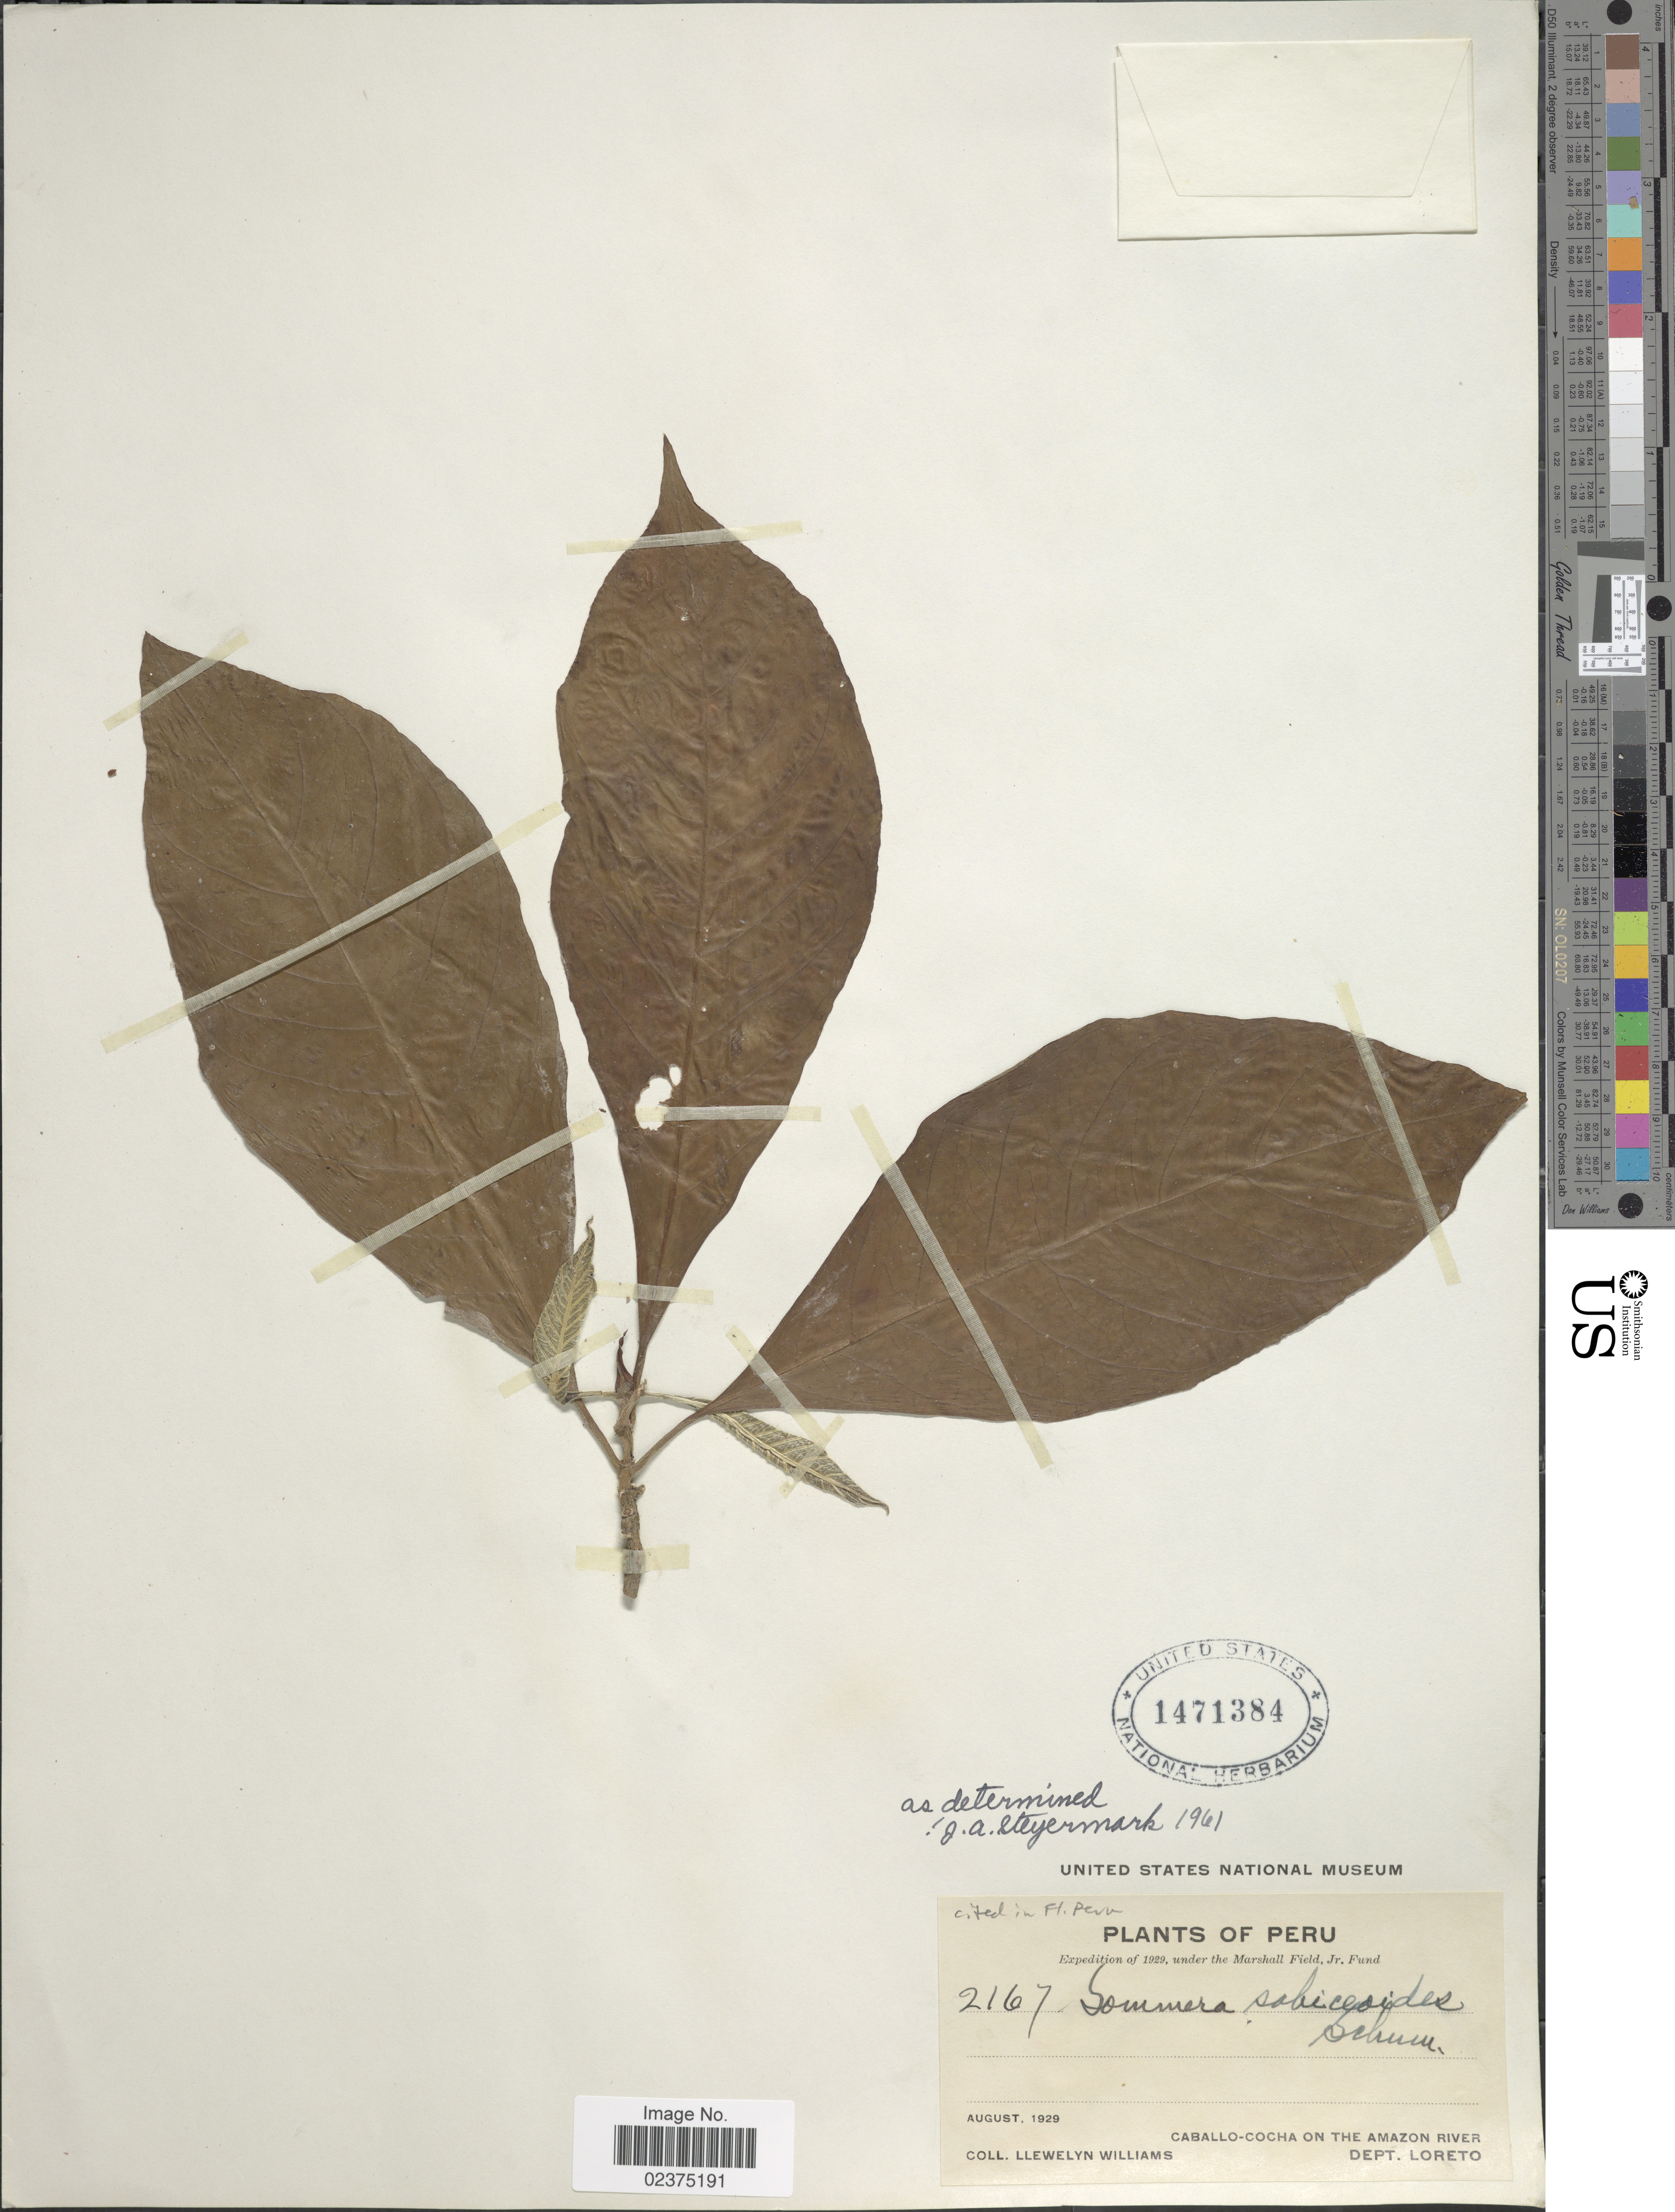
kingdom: Plantae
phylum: Tracheophyta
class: Magnoliopsida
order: Gentianales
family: Rubiaceae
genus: Sommera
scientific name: Sommera sabiceoides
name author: K. Schum.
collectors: Ll. Williams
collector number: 2167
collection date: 1929-08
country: Peru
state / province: Loreto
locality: Caballo-Cocha on The Amazon River Depto. Loreto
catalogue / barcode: US 1471384